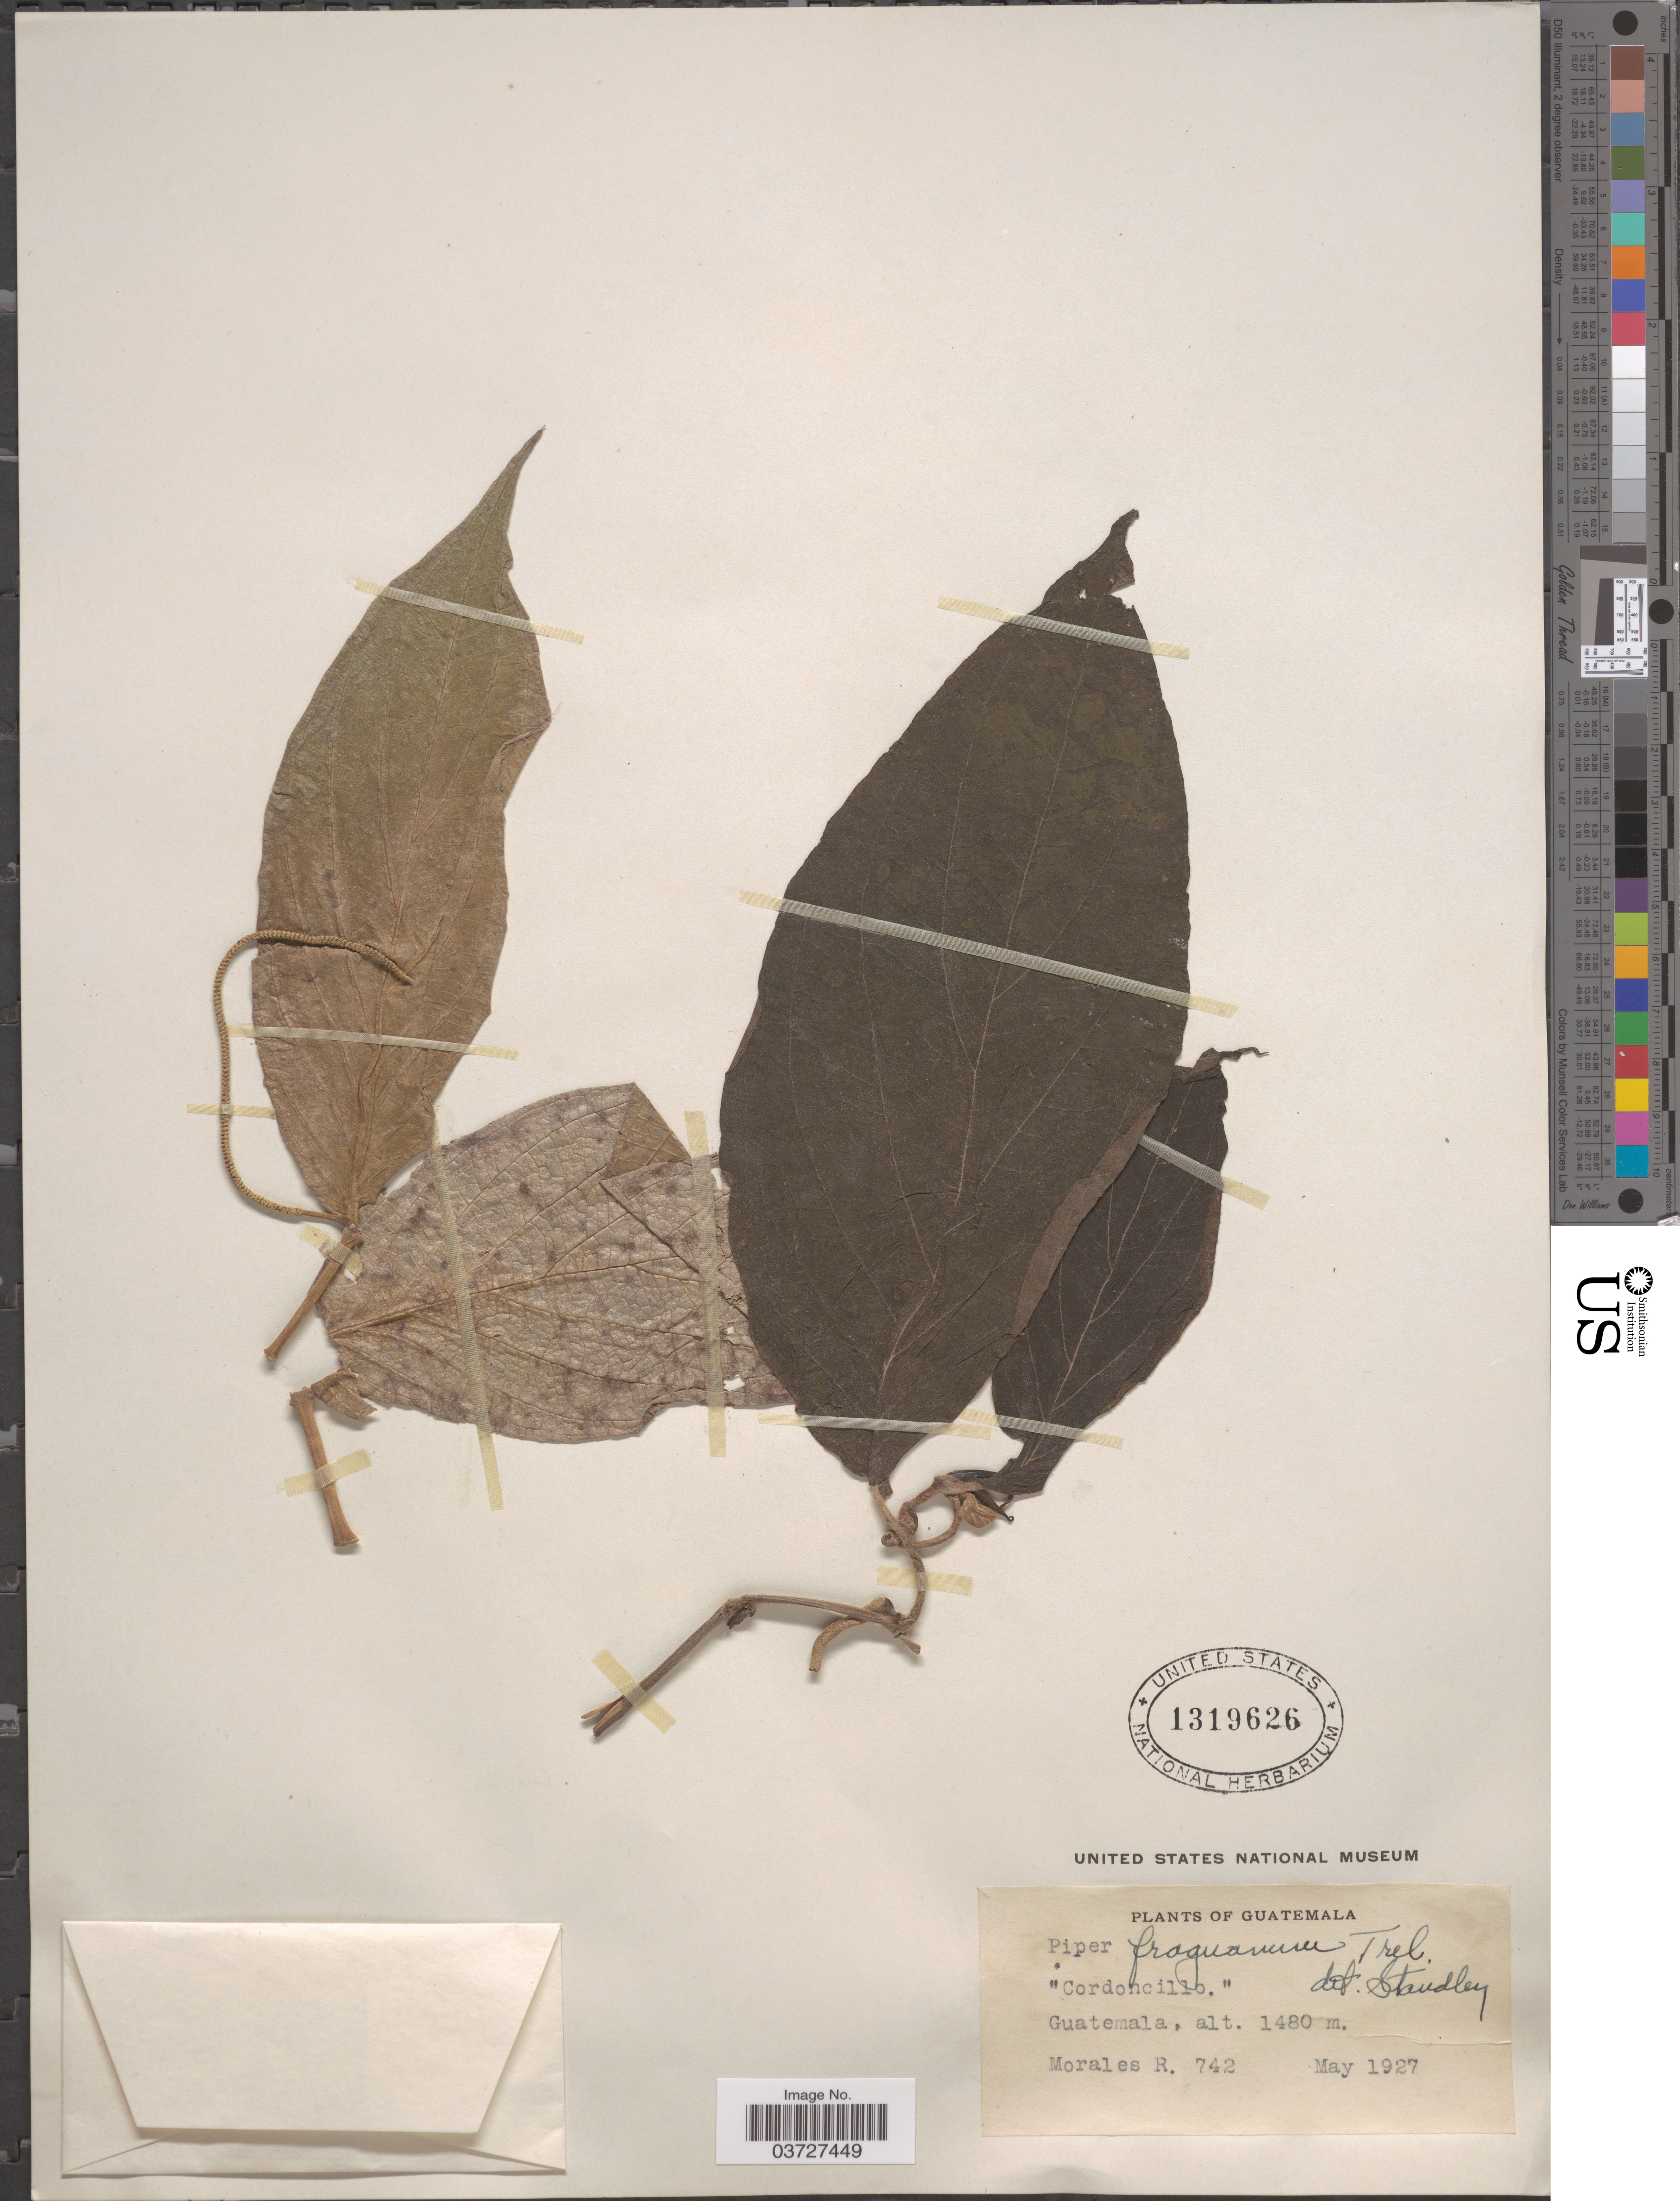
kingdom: Plantae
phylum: Tracheophyta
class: Magnoliopsida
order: Piperales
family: Piperaceae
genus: Piper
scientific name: Piper fraguanum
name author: Trel.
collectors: R. Morales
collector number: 742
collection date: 1927-05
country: Guatemala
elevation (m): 1480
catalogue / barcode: US 1319626